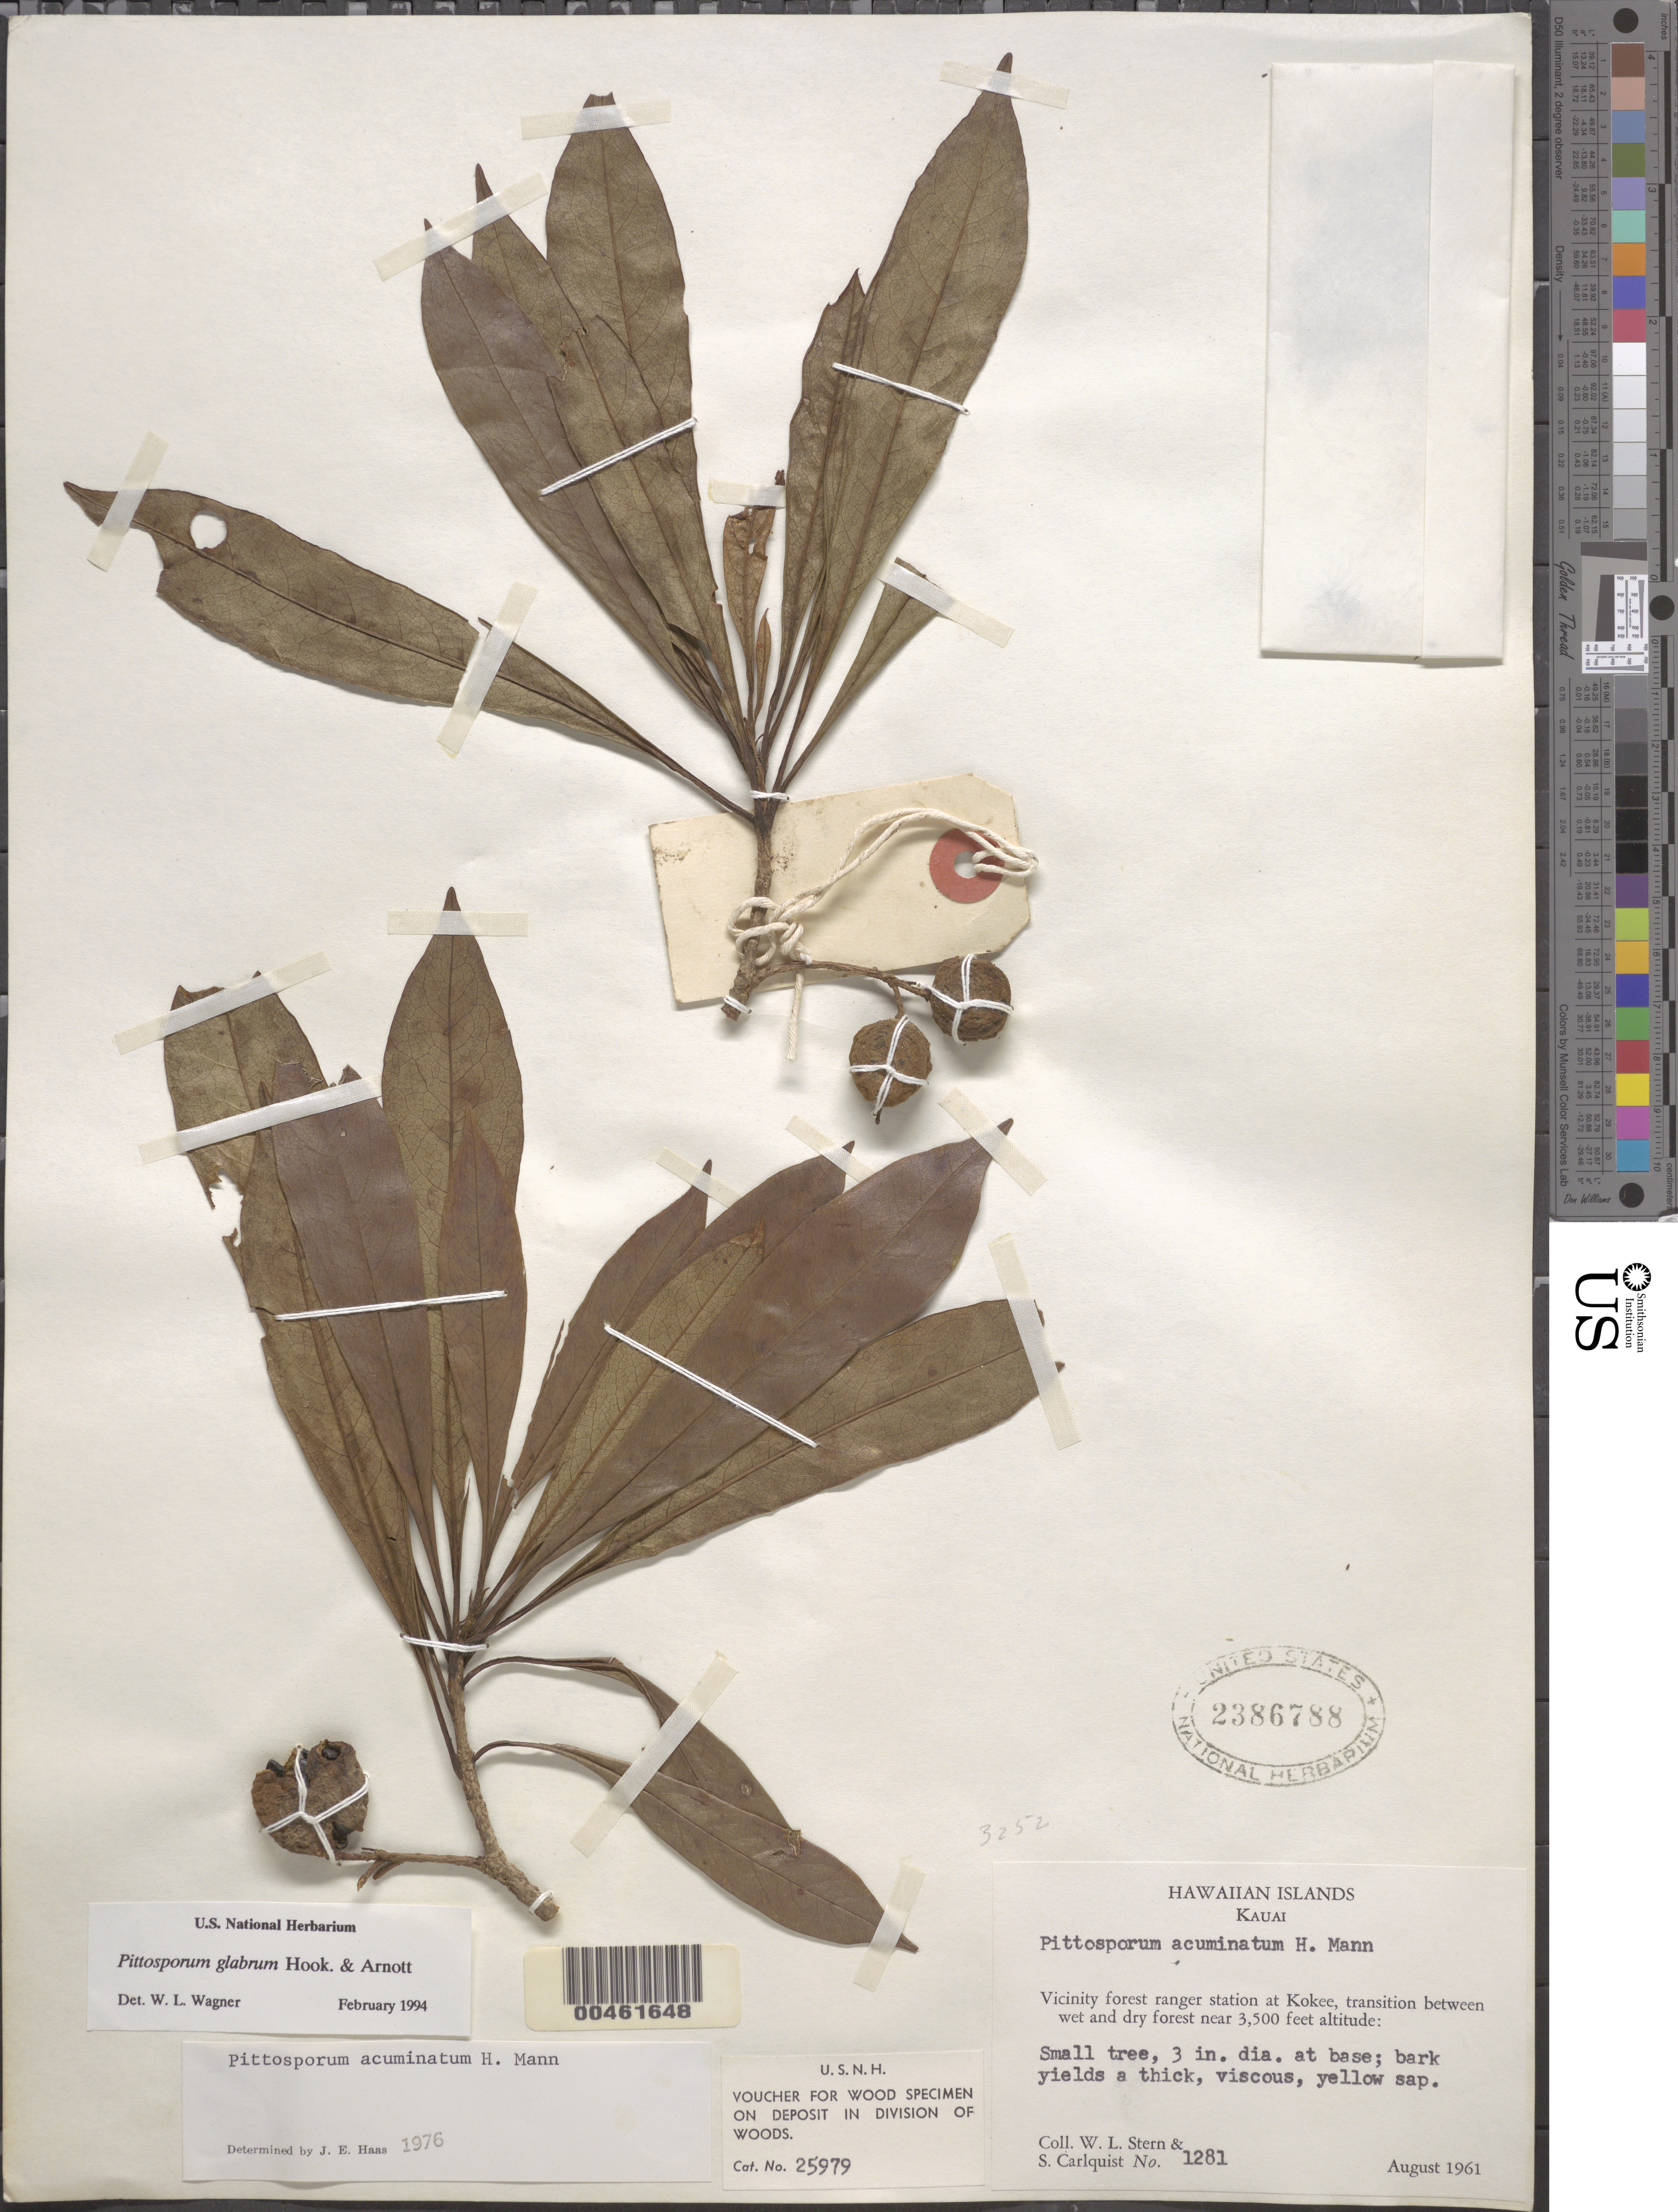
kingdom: Plantae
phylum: Tracheophyta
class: Magnoliopsida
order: Apiales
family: Pittosporaceae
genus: Pittosporum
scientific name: Pittosporum glabrum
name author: Hook. & Arn.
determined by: Wagner, W. L., (BOT), Smithsonian Institution - National Museum of Natural History (UNITED STATES)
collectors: W. L. Stern & S. Carlquist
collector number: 1281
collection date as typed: Aug 1961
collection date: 1961-08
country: United States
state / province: Hawaii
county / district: Kauai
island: Kaua'i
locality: Vicinity forest ranger station at Kokee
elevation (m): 1067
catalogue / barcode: US 2386788